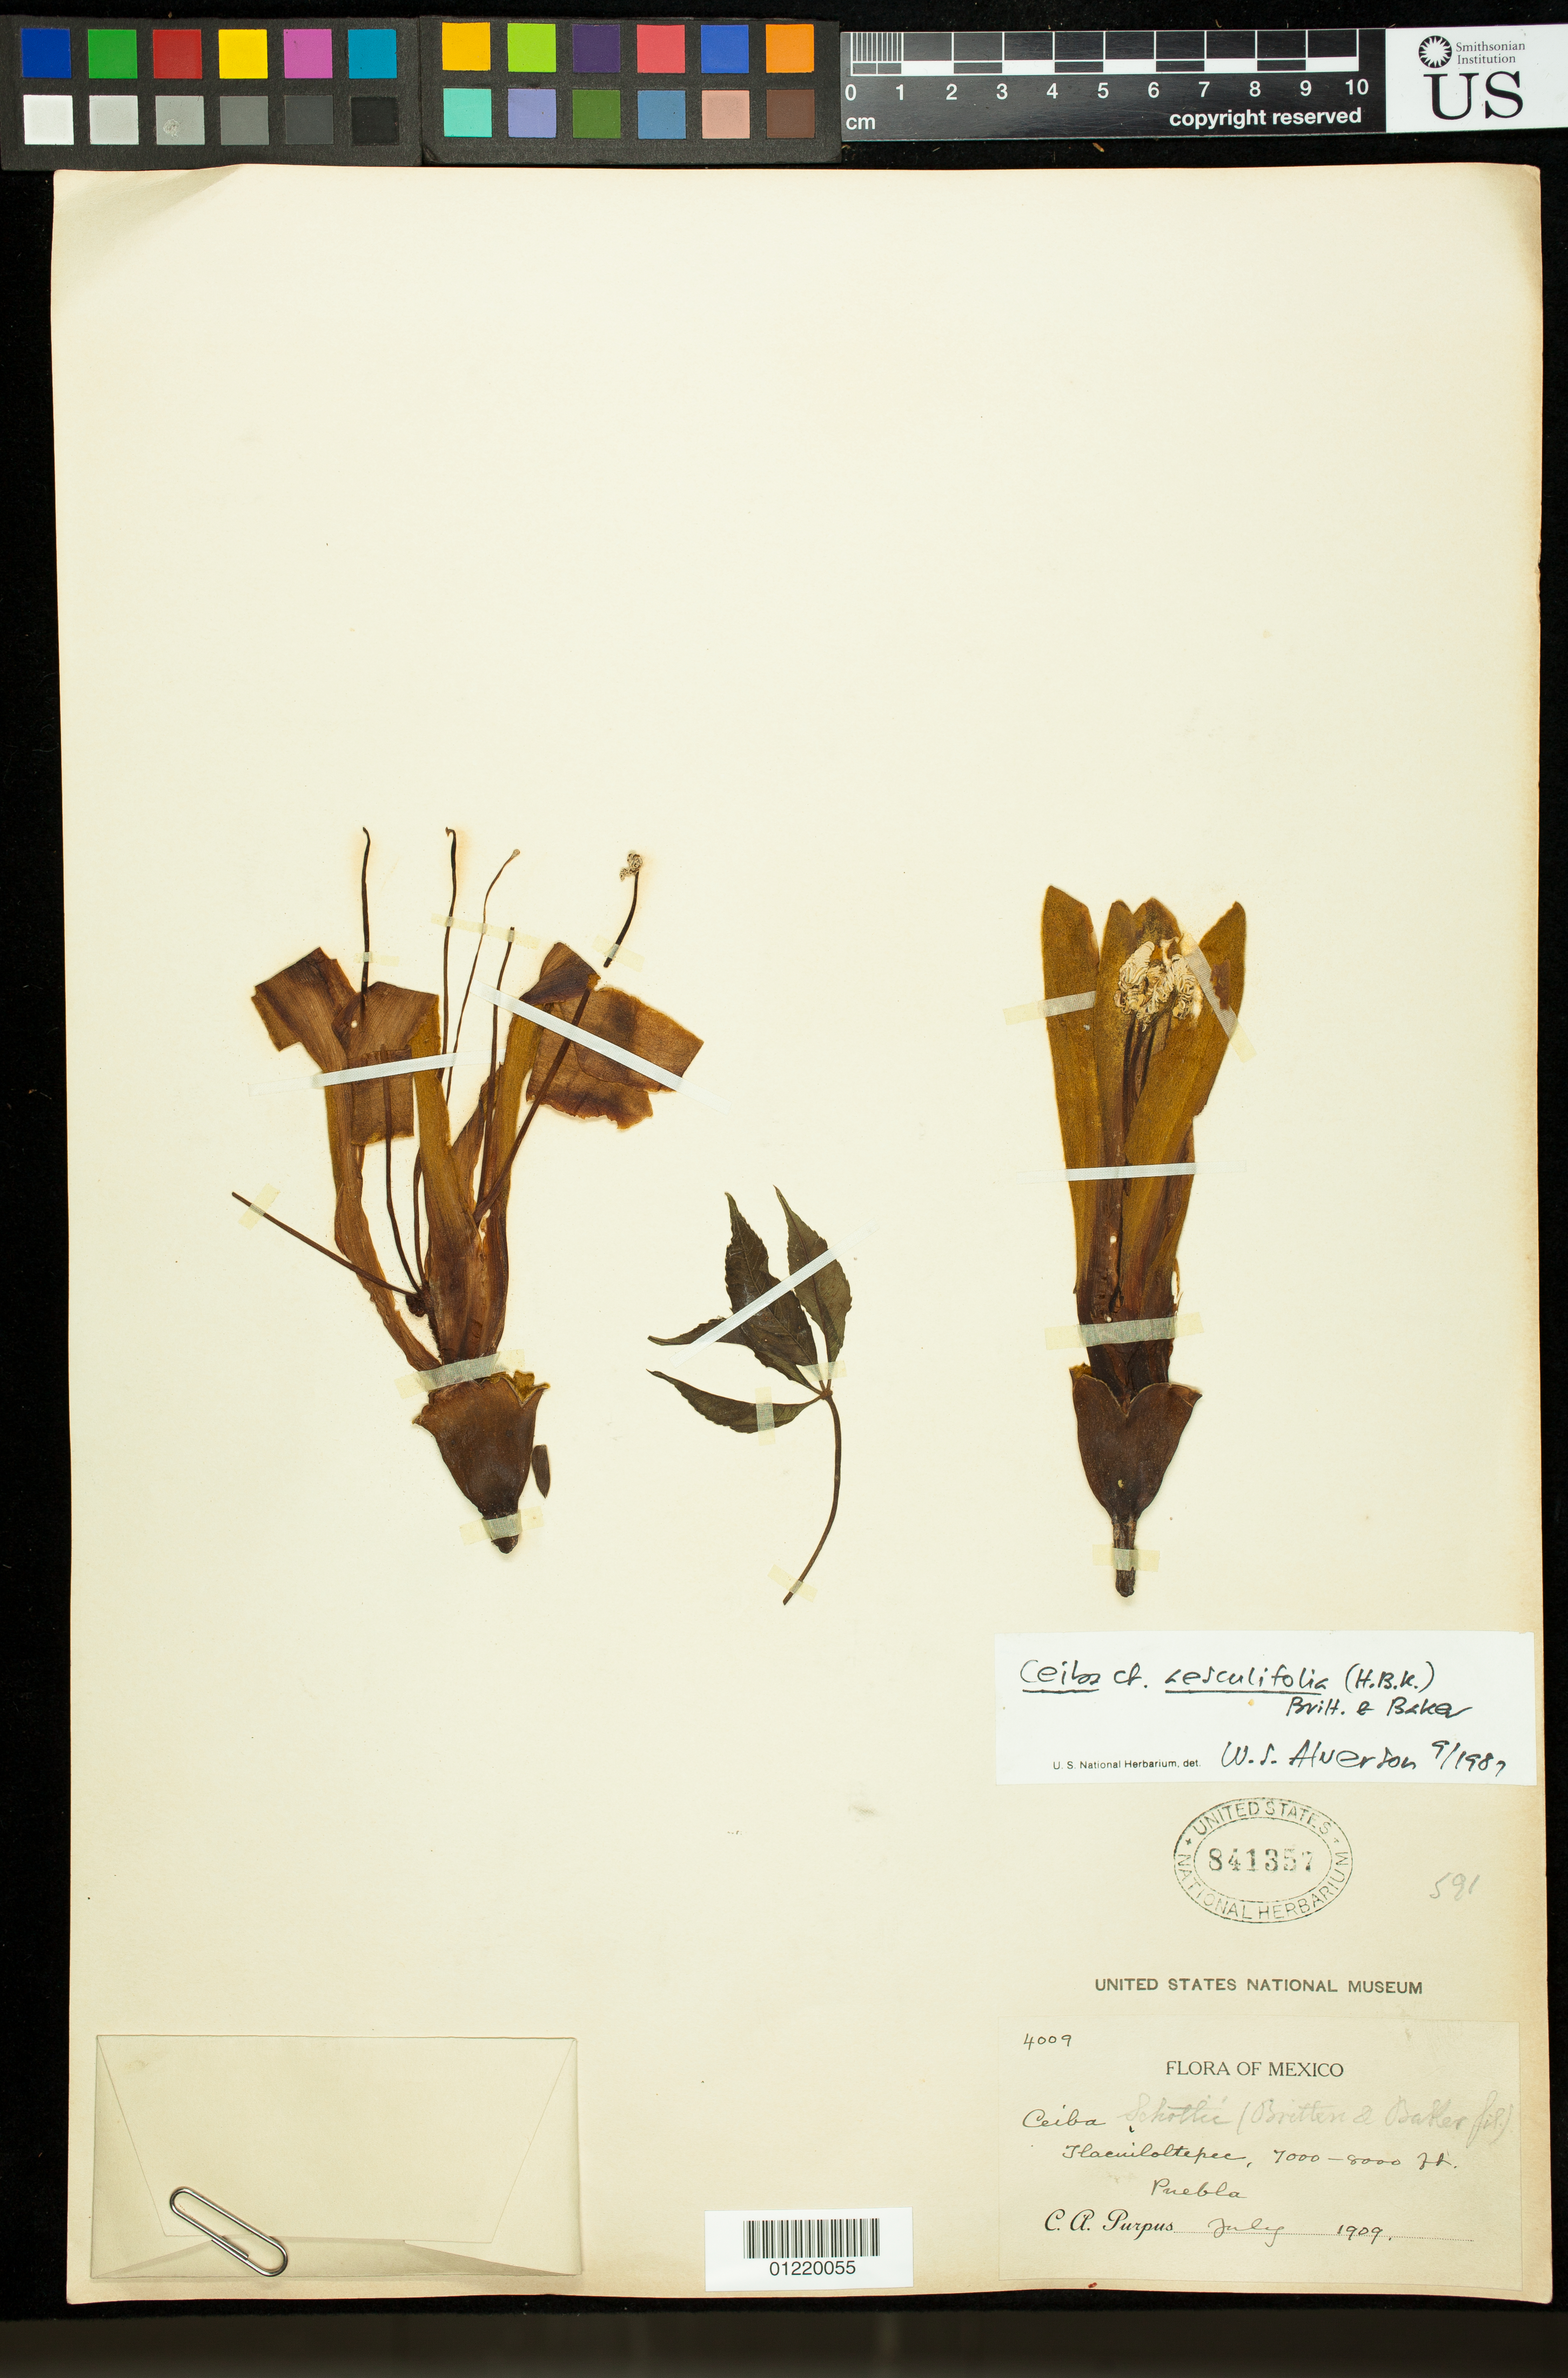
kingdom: Plantae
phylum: Tracheophyta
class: Magnoliopsida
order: Malvales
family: Malvaceae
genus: Ceiba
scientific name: Ceiba aesculifolia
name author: (Kunth) Britten & Baker f.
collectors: C. A. Purpus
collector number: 4009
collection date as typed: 1909-07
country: Mexico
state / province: Puebla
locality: Tlacuiloltepec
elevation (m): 2134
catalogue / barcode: US 841357